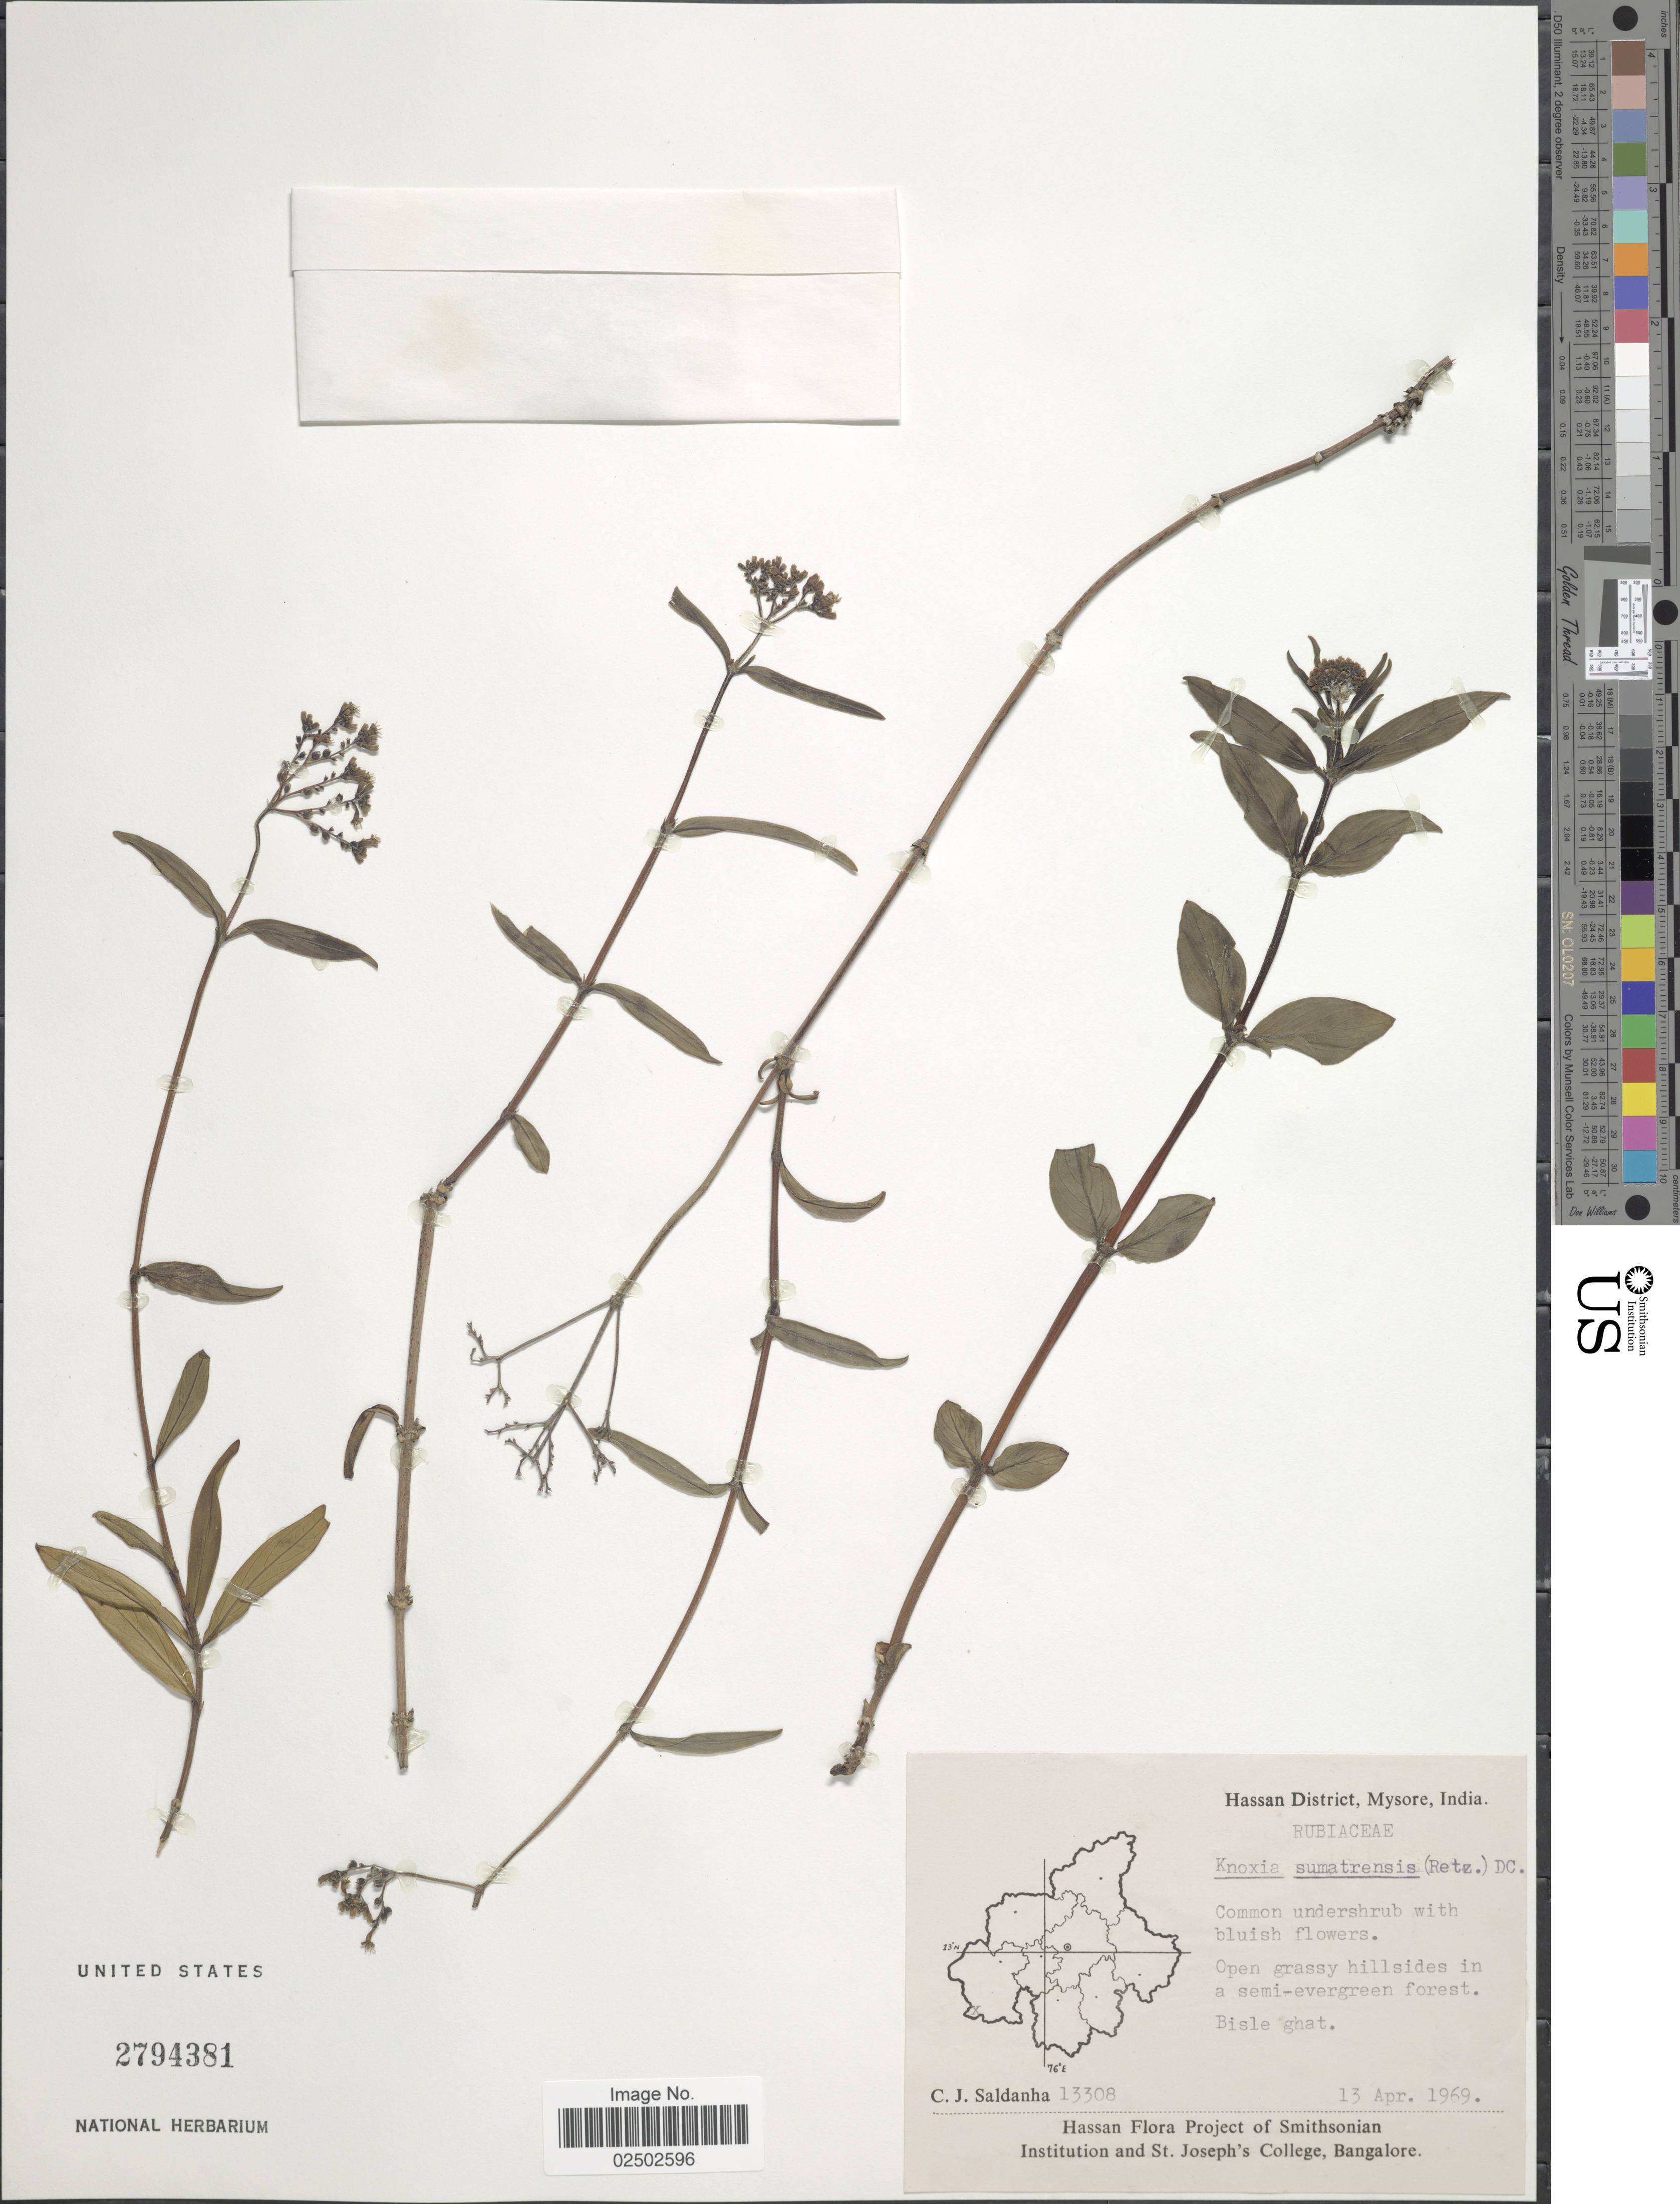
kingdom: Plantae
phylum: Tracheophyta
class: Magnoliopsida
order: Gentianales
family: Rubiaceae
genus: Knoxia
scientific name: Knoxia sumatrensis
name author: (Retz.) DC.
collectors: C. J. Saldanha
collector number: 13308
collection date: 1969-04-13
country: India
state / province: Karnataka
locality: Hassan District, Mysore, Bisle ghat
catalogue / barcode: US 2794381